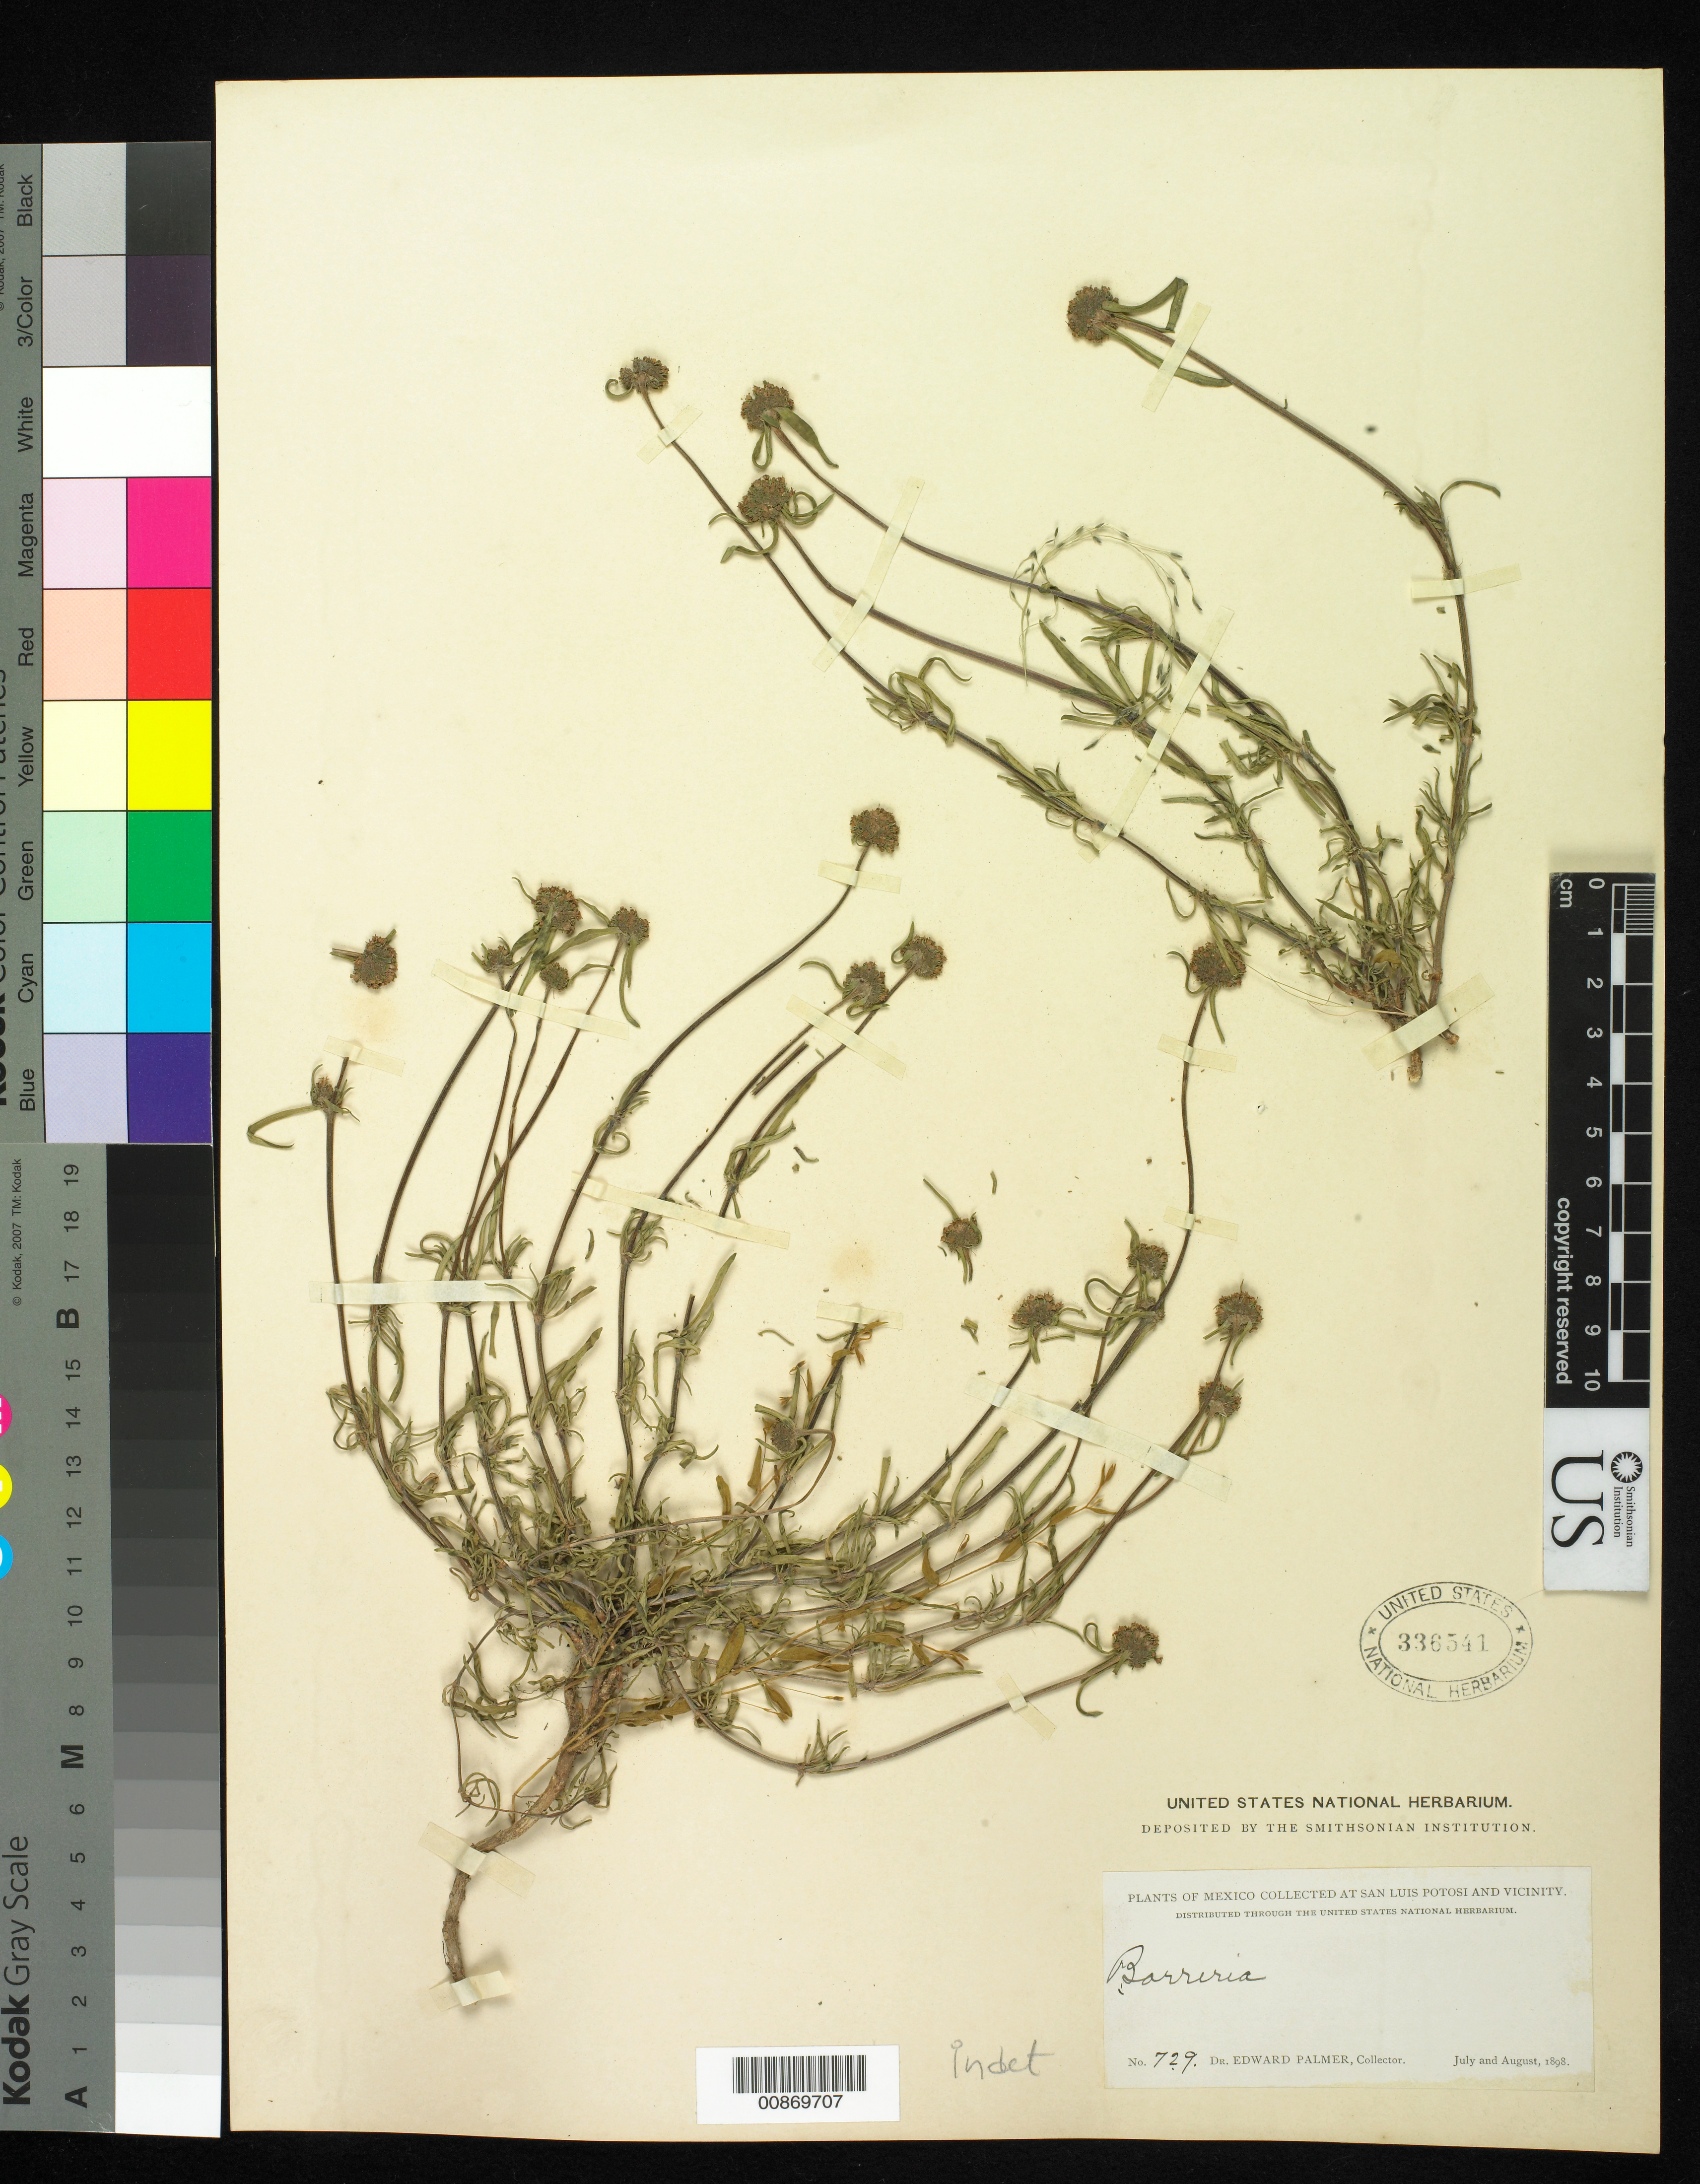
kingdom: Plantae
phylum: Tracheophyta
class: Magnoliopsida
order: Gentianales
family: Rubiaceae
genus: Borreria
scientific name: Borreria sp.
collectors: E. Palmer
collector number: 729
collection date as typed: Jul 1898 to -- Aug 1898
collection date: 1898-07/1898-08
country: Mexico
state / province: San Luis Potosí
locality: San Luis Potosí and vicinity.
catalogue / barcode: US 336541